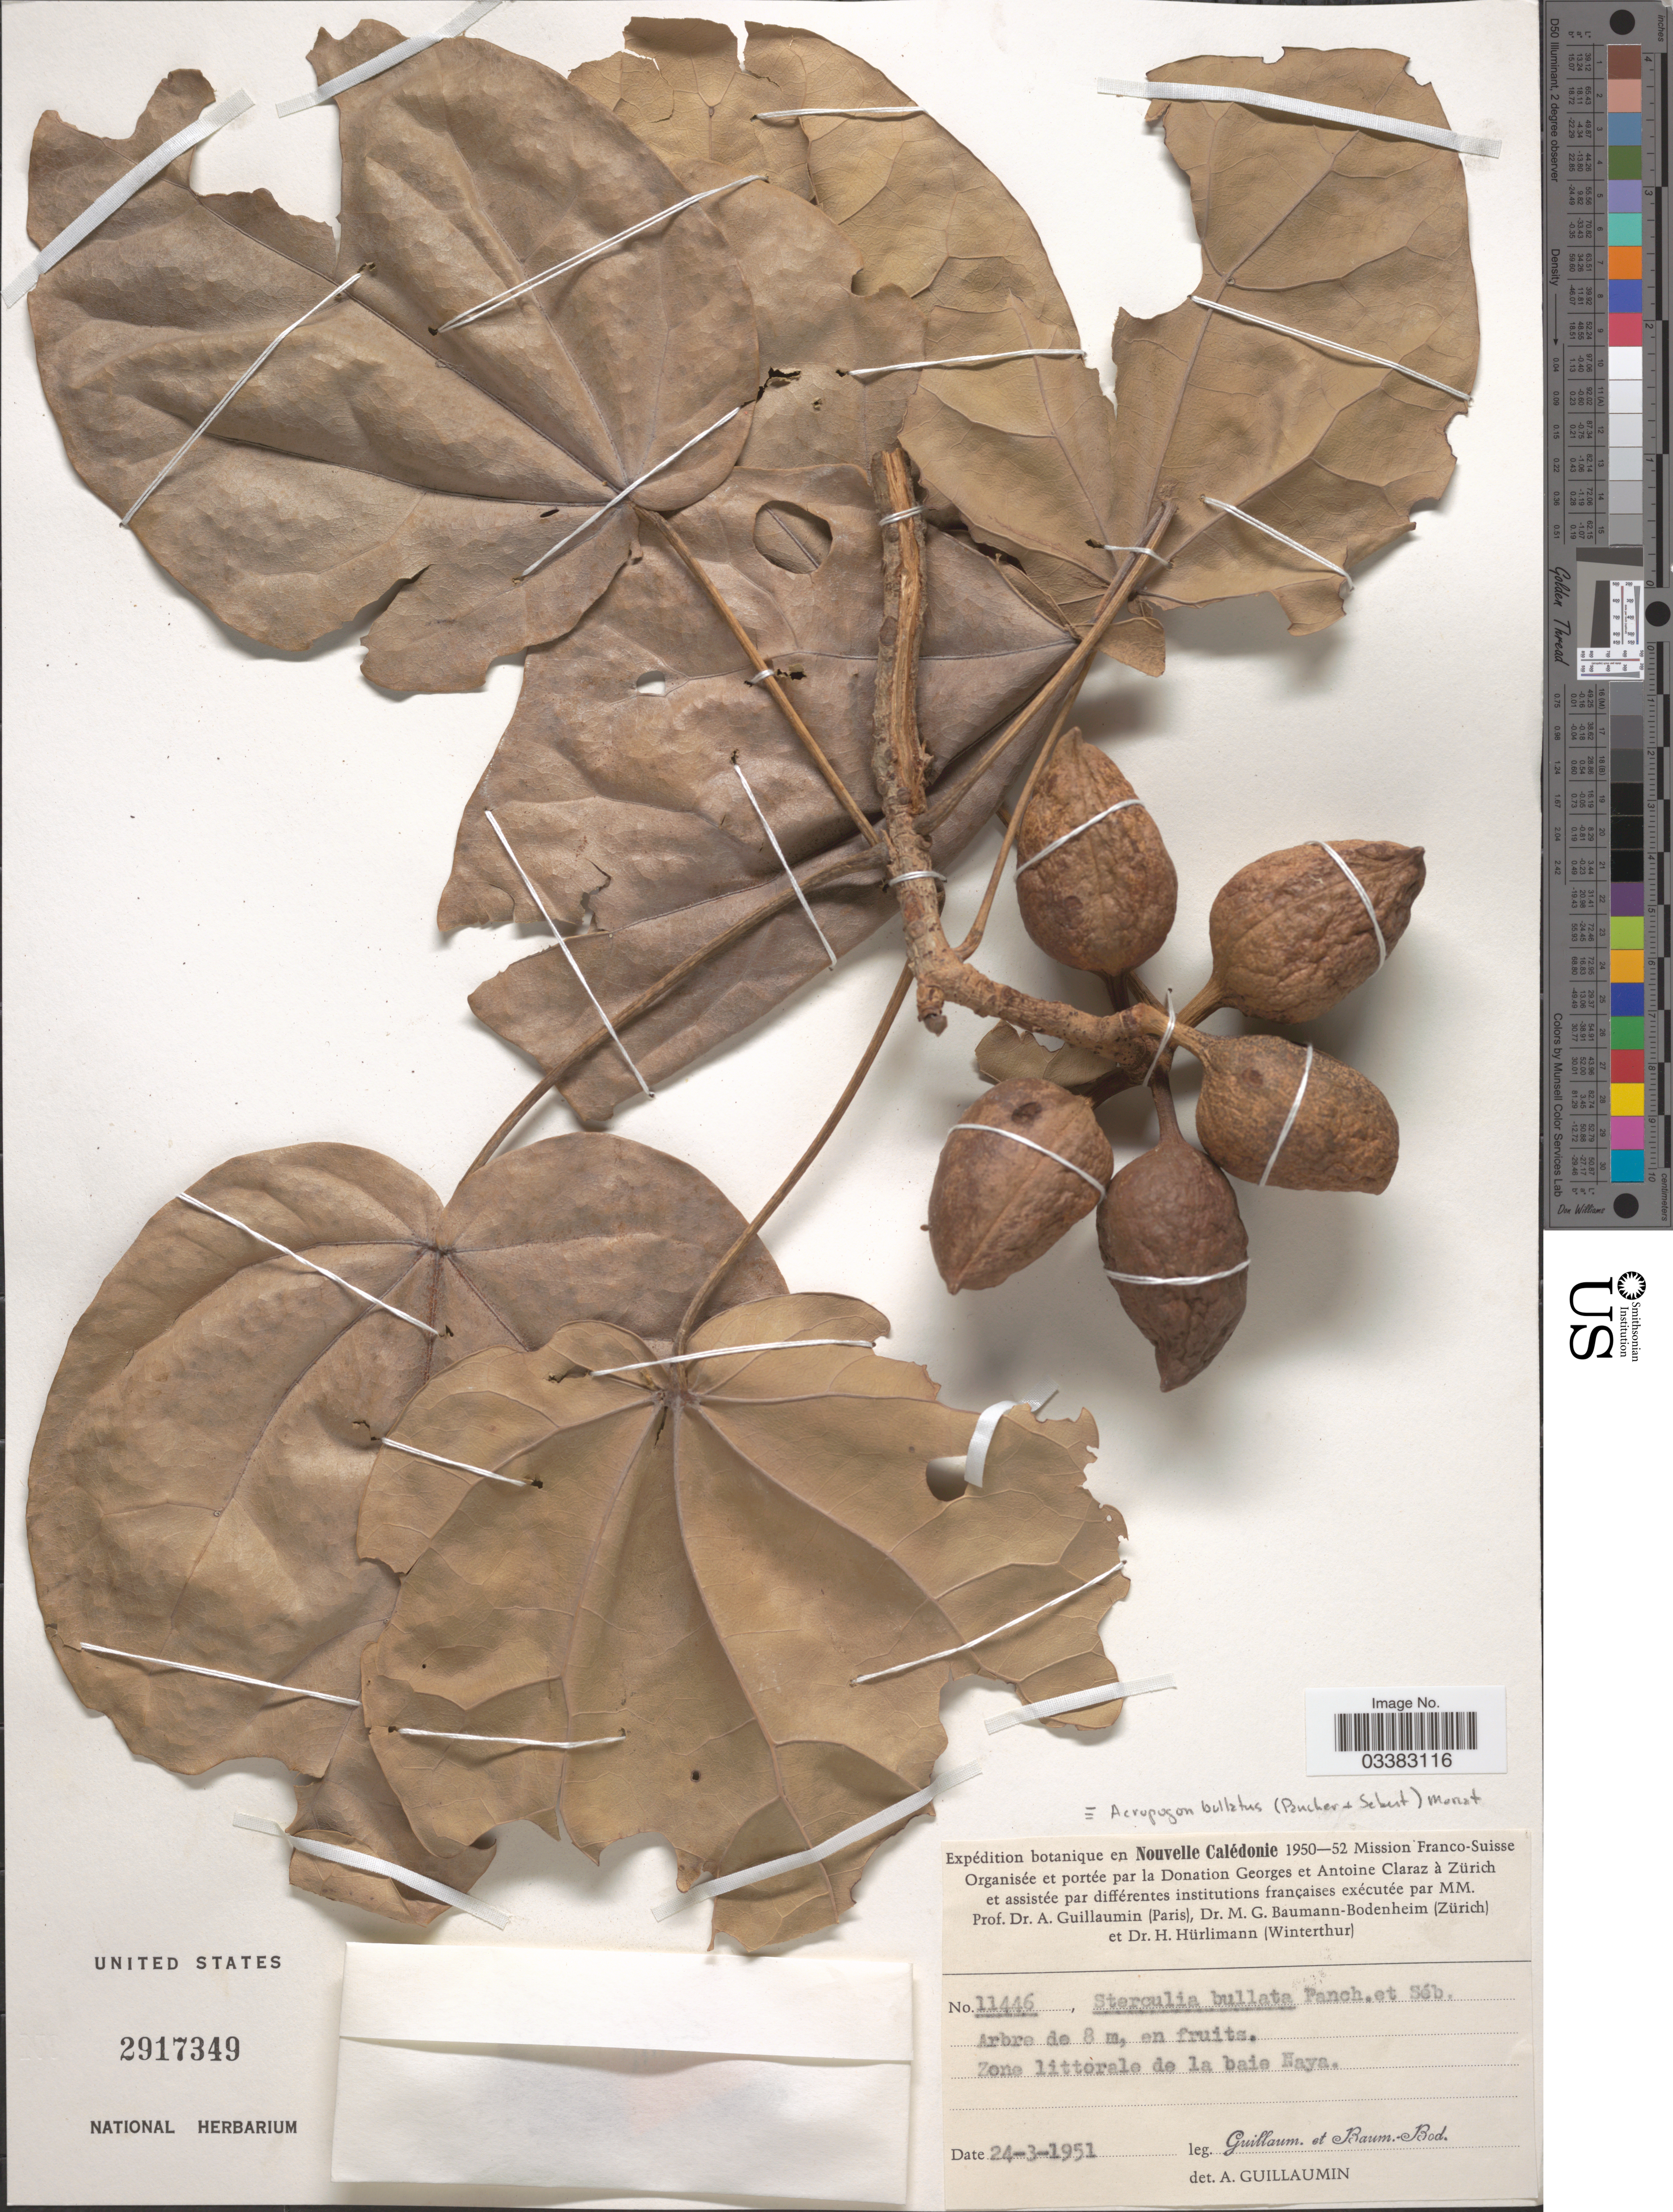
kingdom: Plantae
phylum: Tracheophyta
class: Magnoliopsida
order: Malvales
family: Malvaceae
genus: Acropogon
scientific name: Acropogon bullatus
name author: (Pancher & Sebert) Morat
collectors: A. Guillaumin & M. G. Baumann-Bodenheim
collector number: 11446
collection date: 1951-03-24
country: New Caledonia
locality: Nouvelle Calédonie. Zone littorale de la baie Naya.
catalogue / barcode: US 2917349